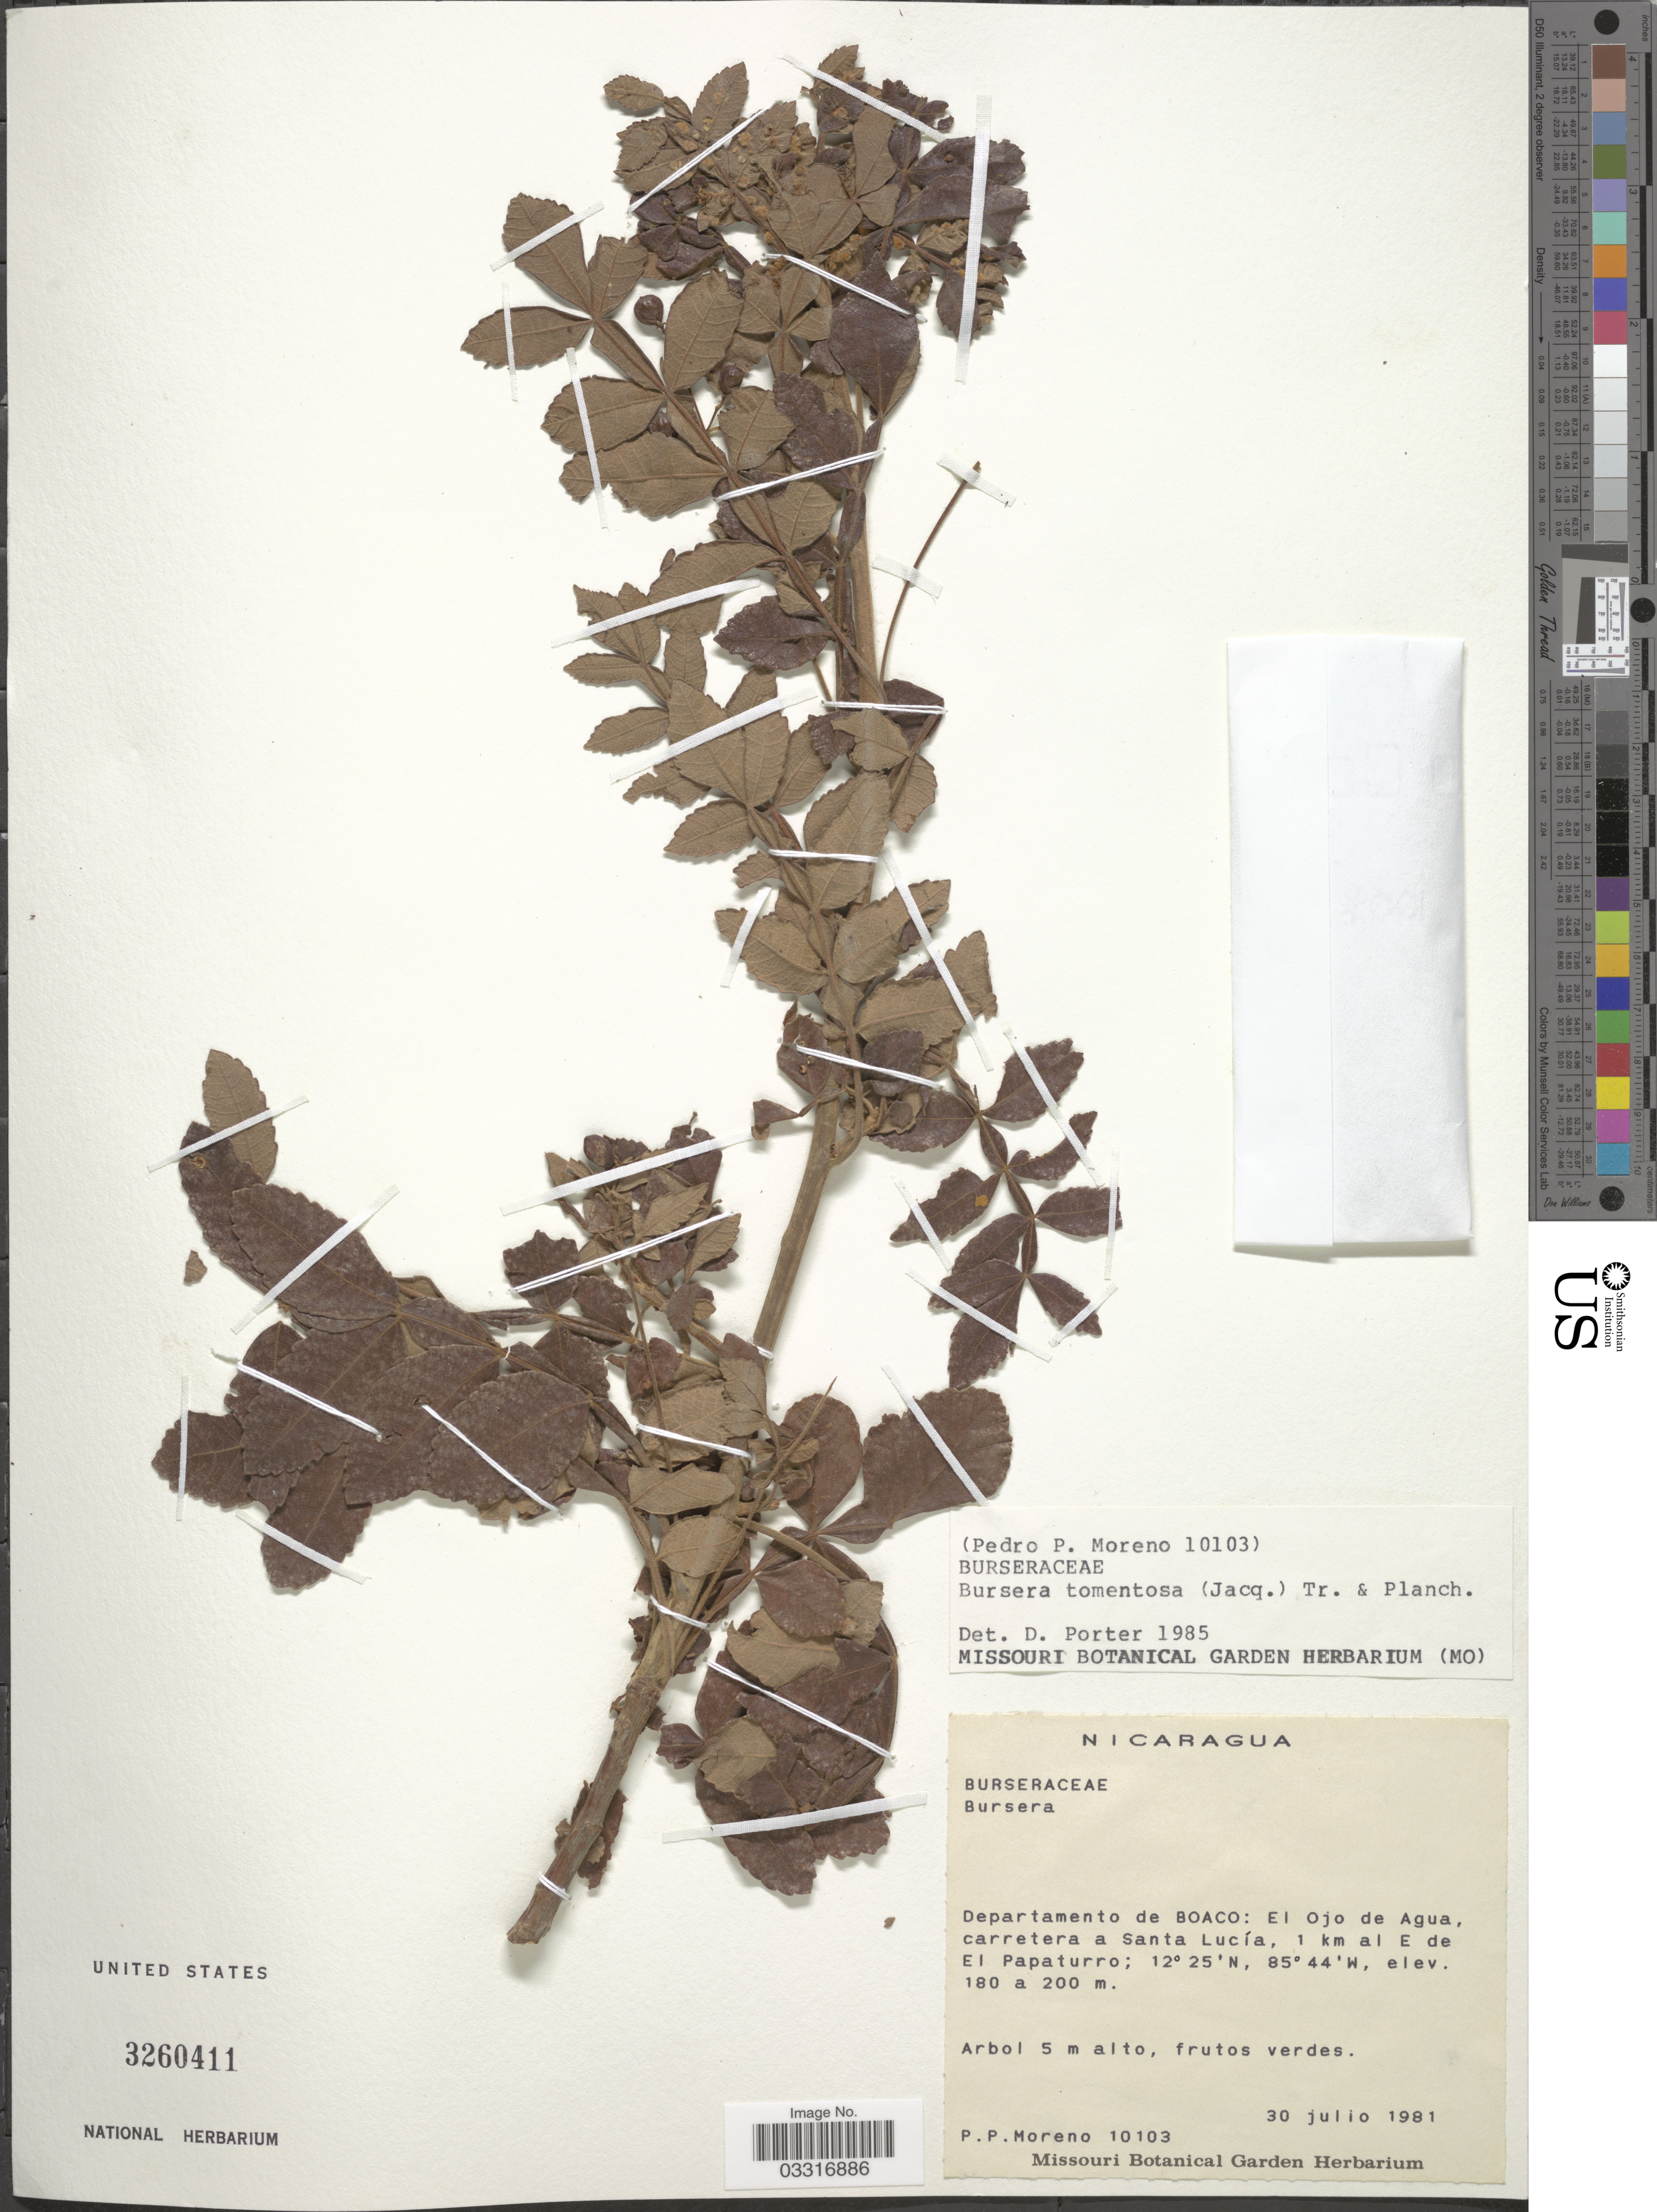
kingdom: Plantae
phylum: Tracheophyta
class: Magnoliopsida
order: Sapindales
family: Burseraceae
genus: Bursera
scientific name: Bursera tomentosa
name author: (Jacq.) Triana & Planch.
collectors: P. Moreno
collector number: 10103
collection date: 1981-07-30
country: Nicaragua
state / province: Boaco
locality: Departamento de Boaco: El Ojo de Agua, carretera a Santa Lucía, 1 km al E de El Papaturro.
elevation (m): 180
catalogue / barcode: US 3260411